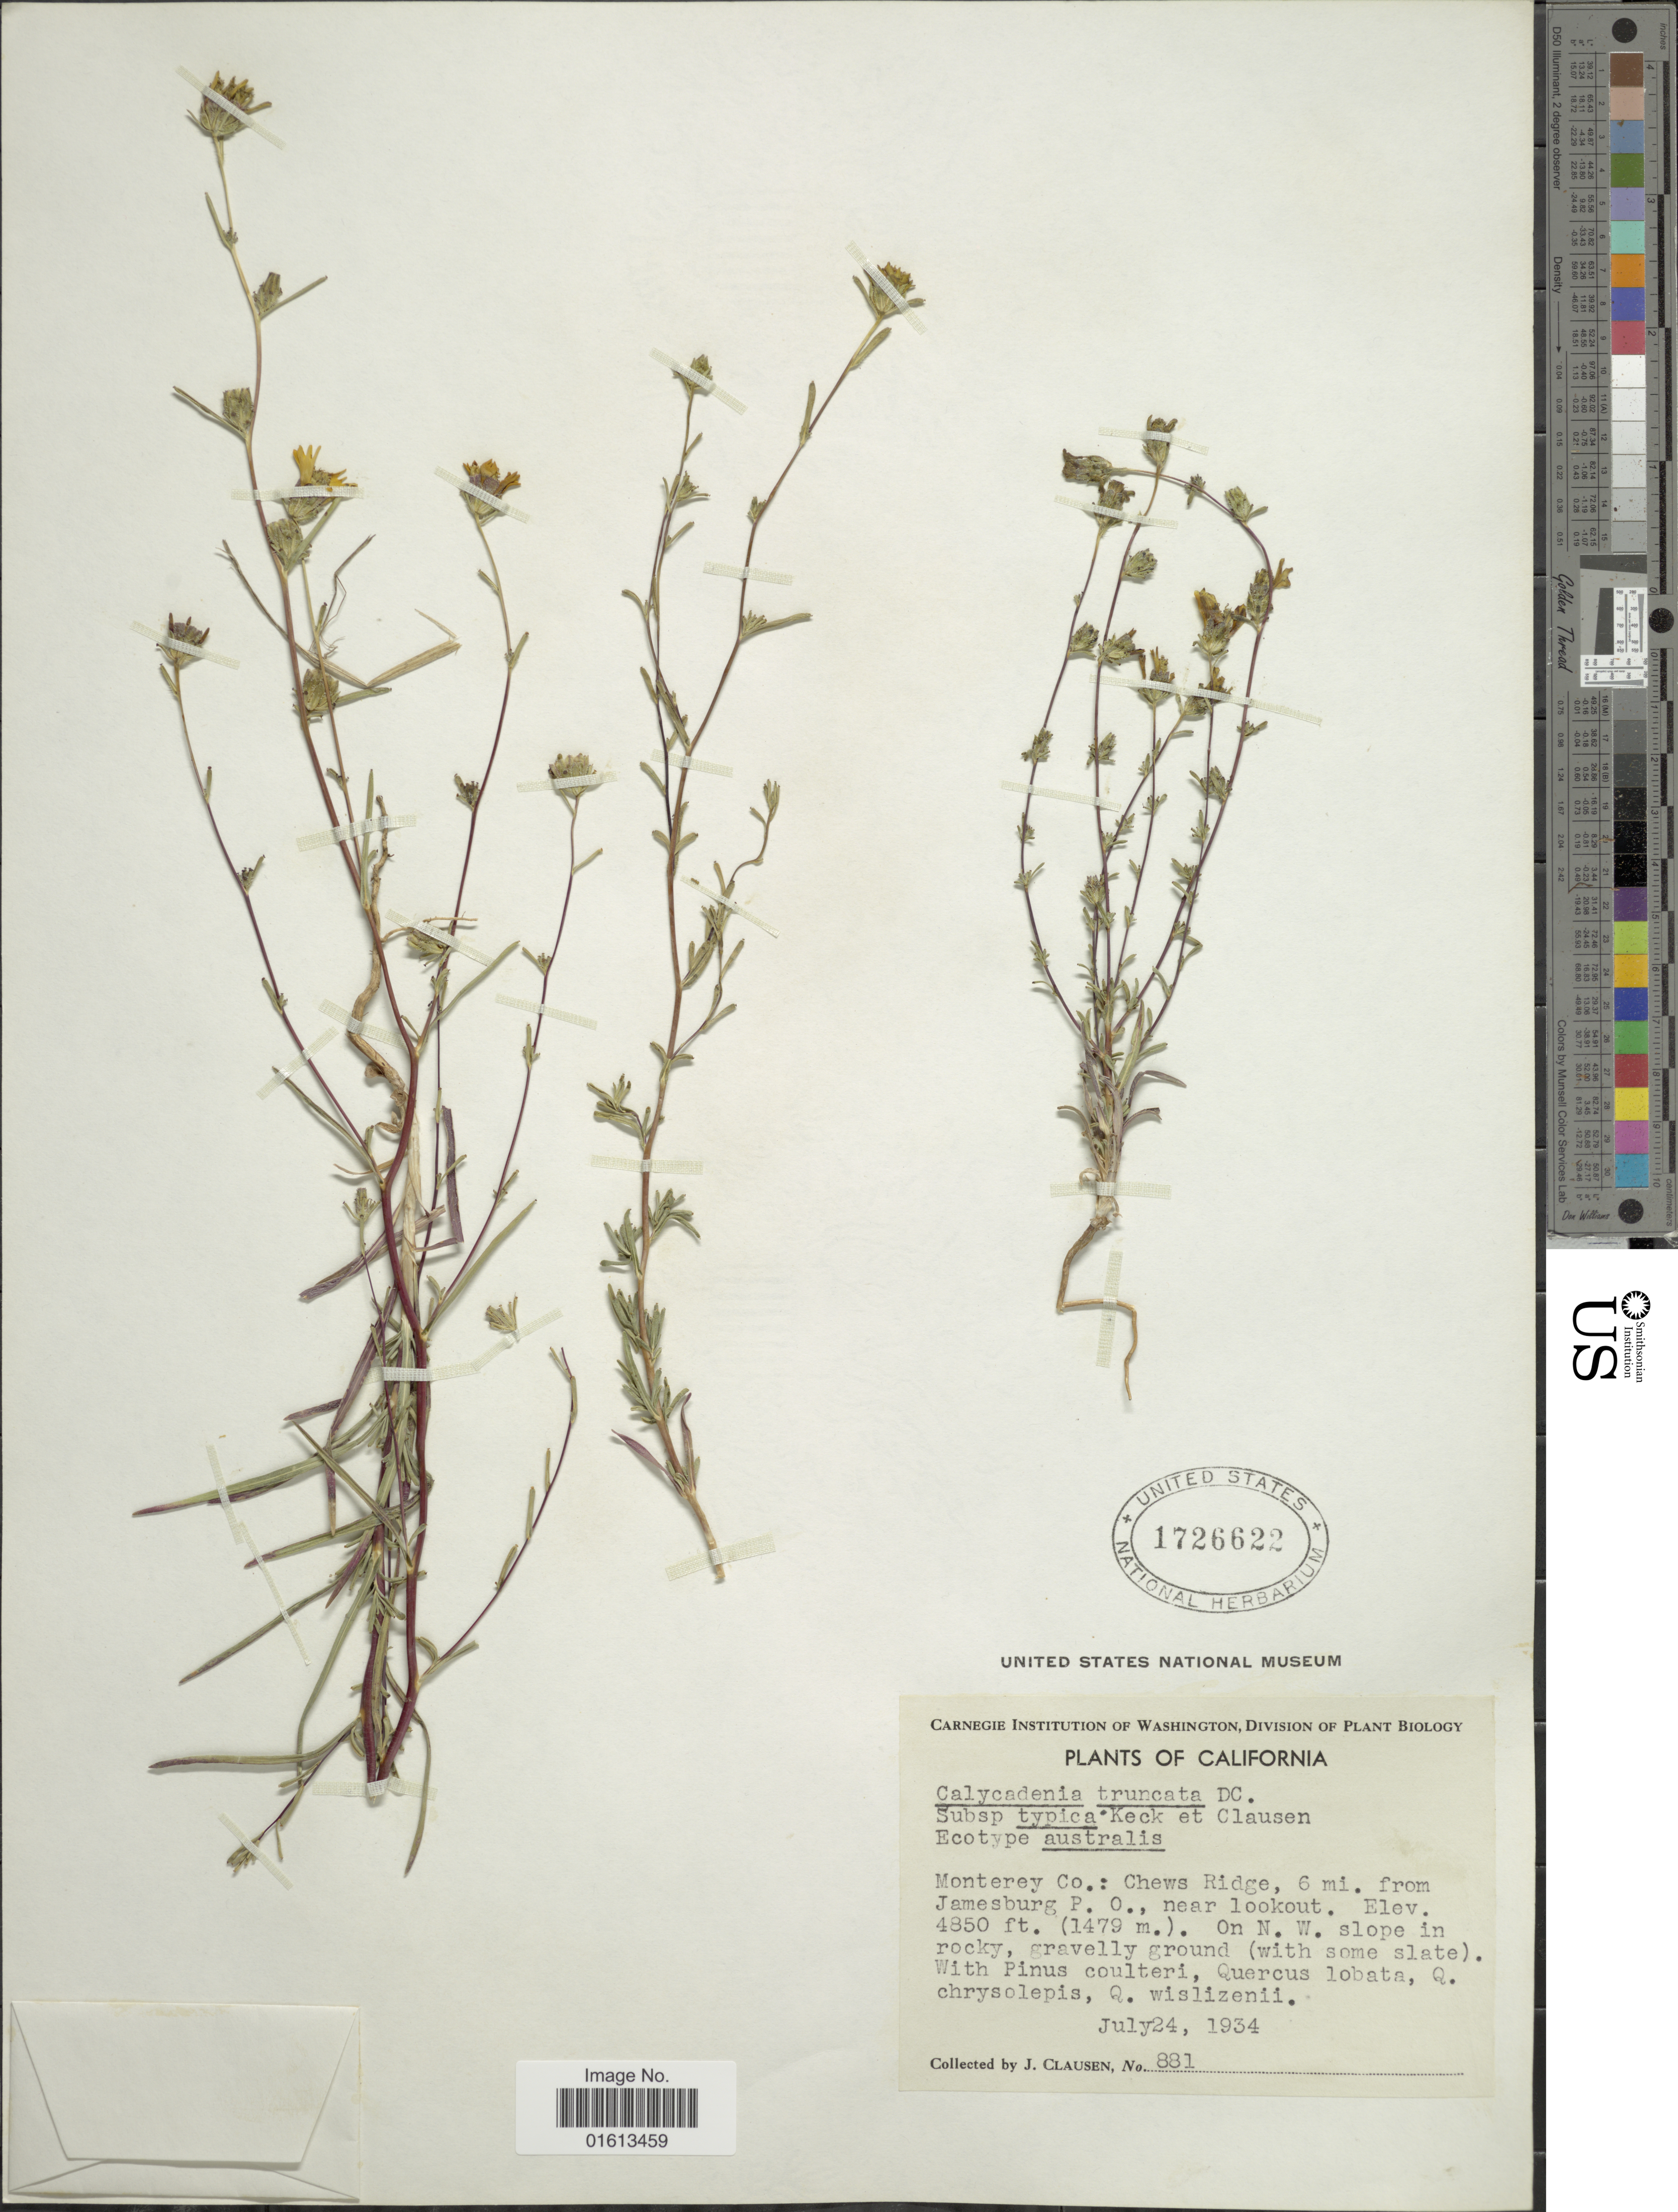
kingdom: Plantae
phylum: Tracheophyta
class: Magnoliopsida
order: Asterales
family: Asteraceae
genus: Calycadenia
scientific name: Calycadenia truncata subsp. truncata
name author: DC.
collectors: J. Clausen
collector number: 881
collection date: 1934-07-24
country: United States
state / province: California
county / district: Monterey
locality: Monterey Co.: Chews Ridge, 6 mi. from Jamesburg P. O., near lookout, on N. W. slope in rocky, gravelly ground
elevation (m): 1479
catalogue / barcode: US 1726622